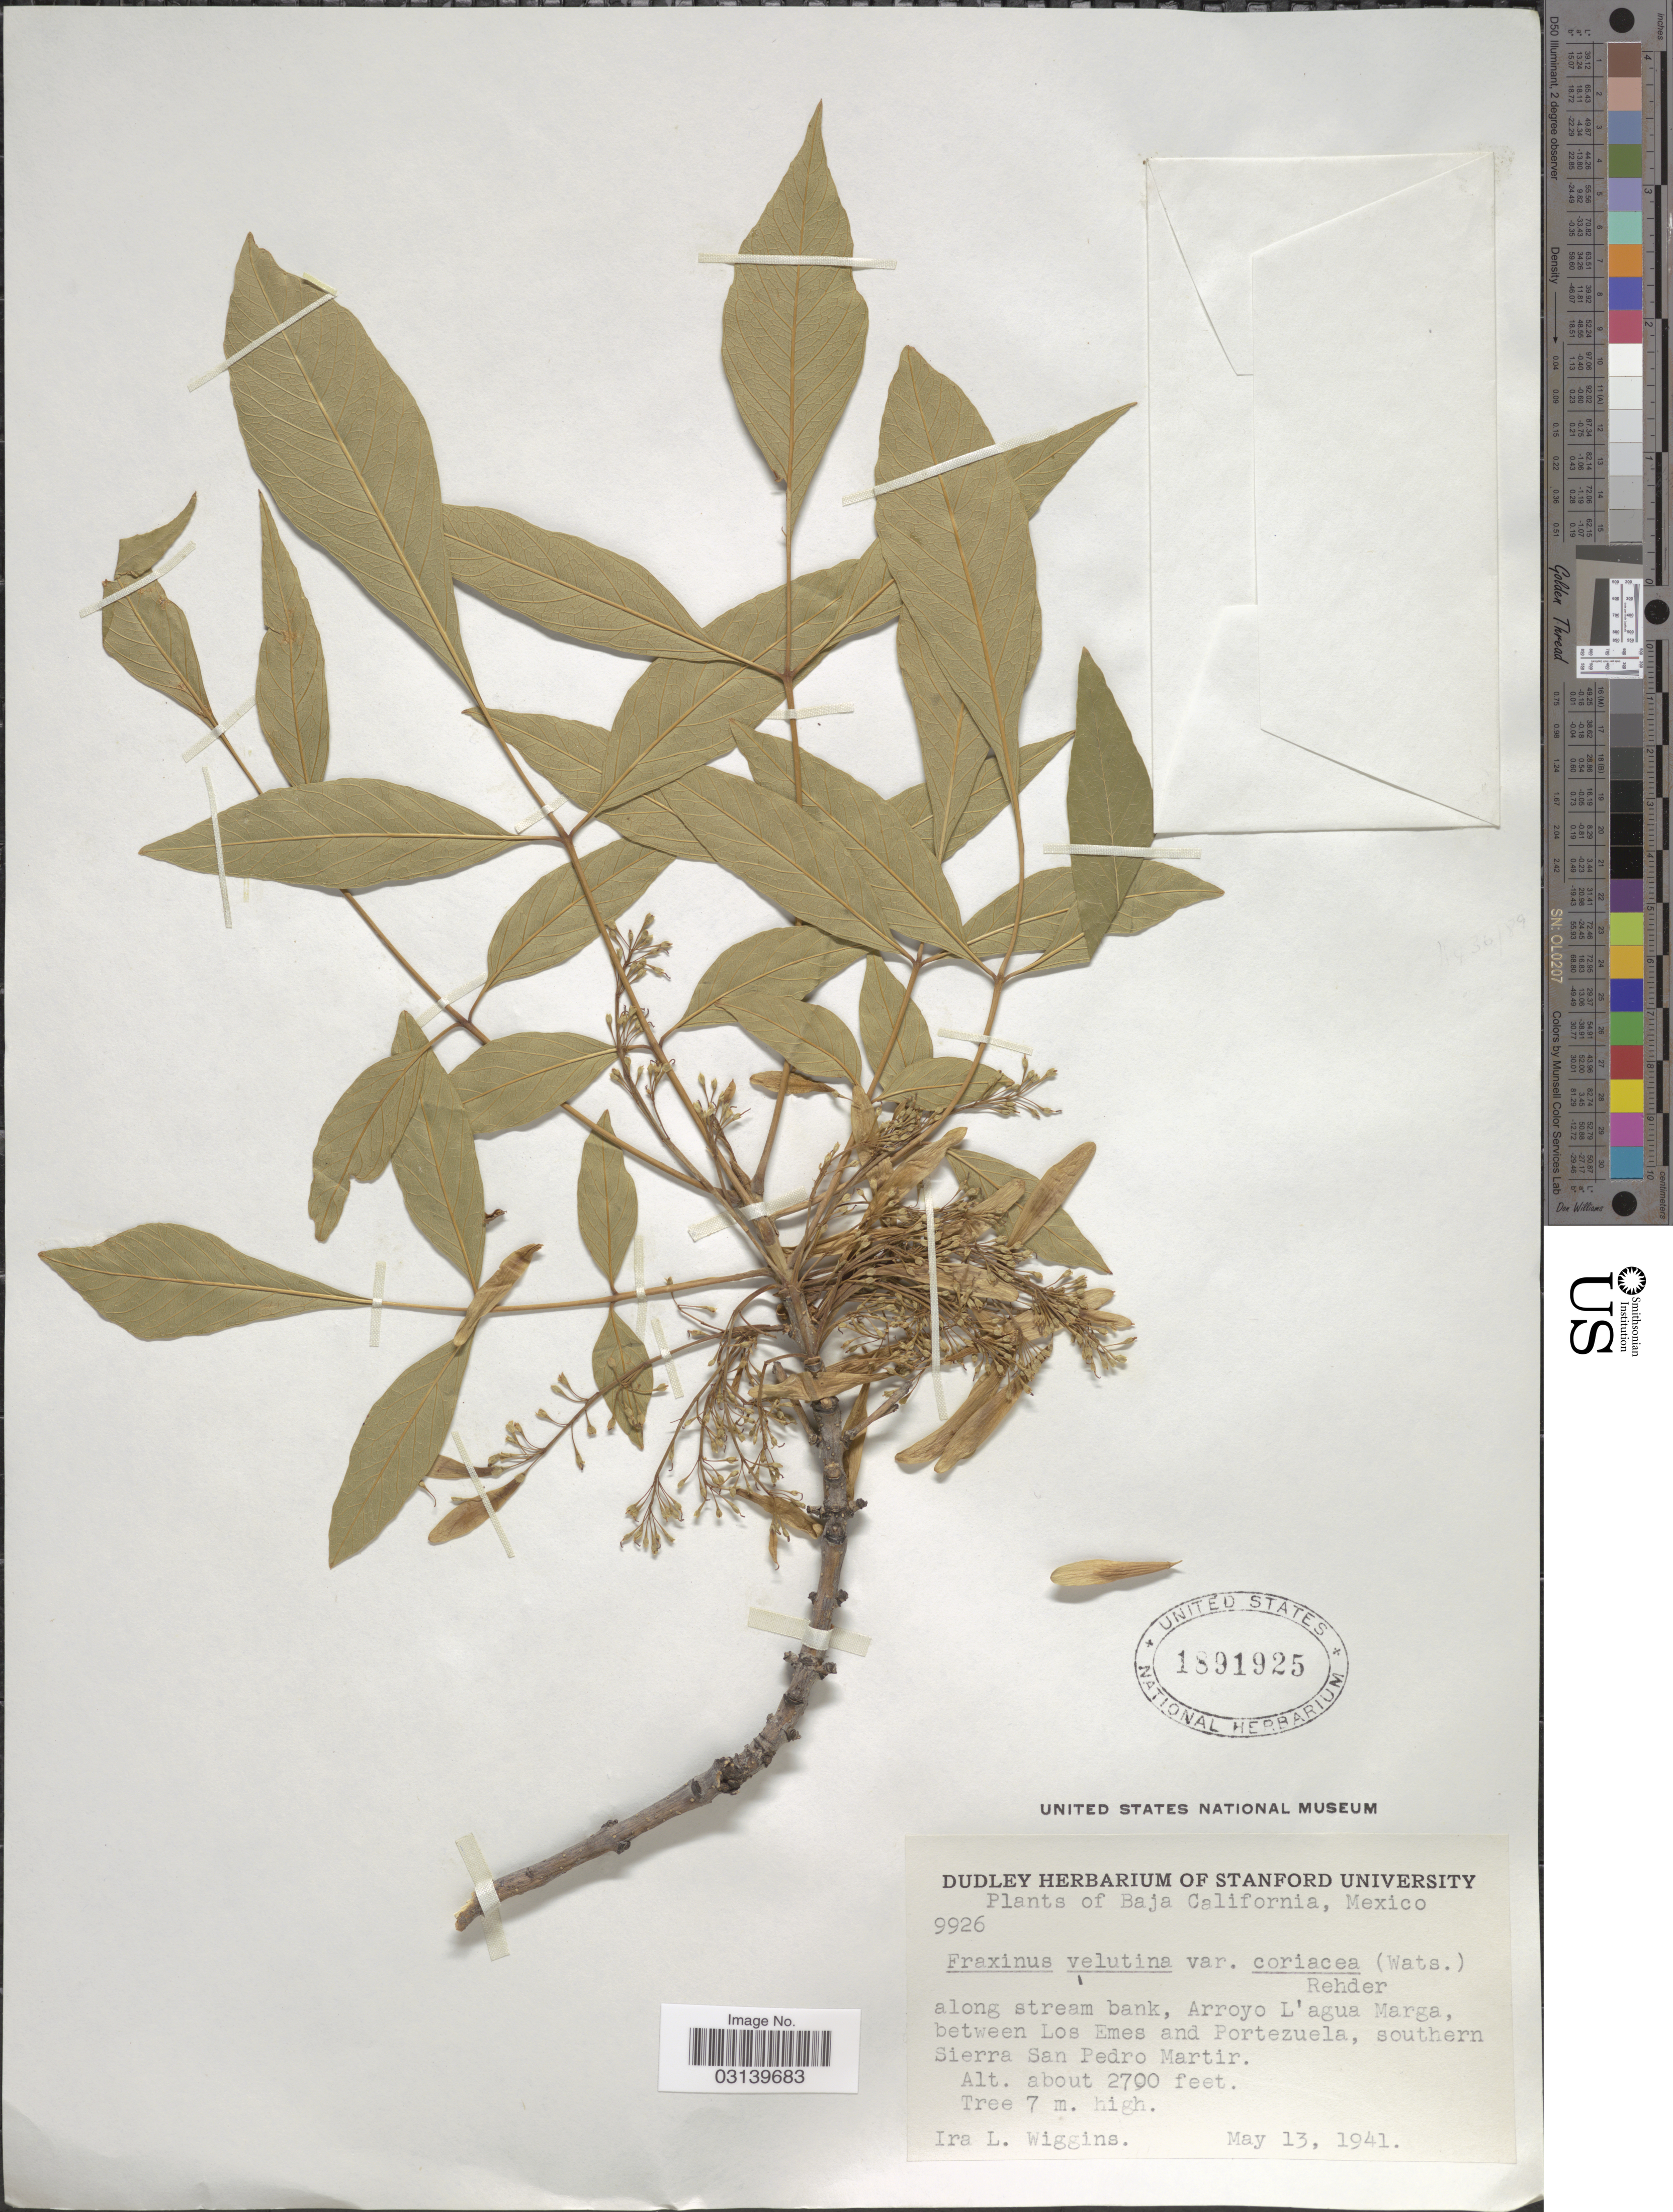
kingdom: Plantae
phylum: Tracheophyta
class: Magnoliopsida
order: Lamiales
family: Oleaceae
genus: Fraxinus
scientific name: Fraxinus velutina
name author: Torr.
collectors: I. L. Wiggins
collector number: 9926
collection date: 1941-05-13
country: Mexico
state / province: Baja California Norte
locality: Along stream bank, Arroyo L'agua Marga, between Los Emes and Portezuela, southern Sierra San Pedro Martir.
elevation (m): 823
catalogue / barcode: US 1891925